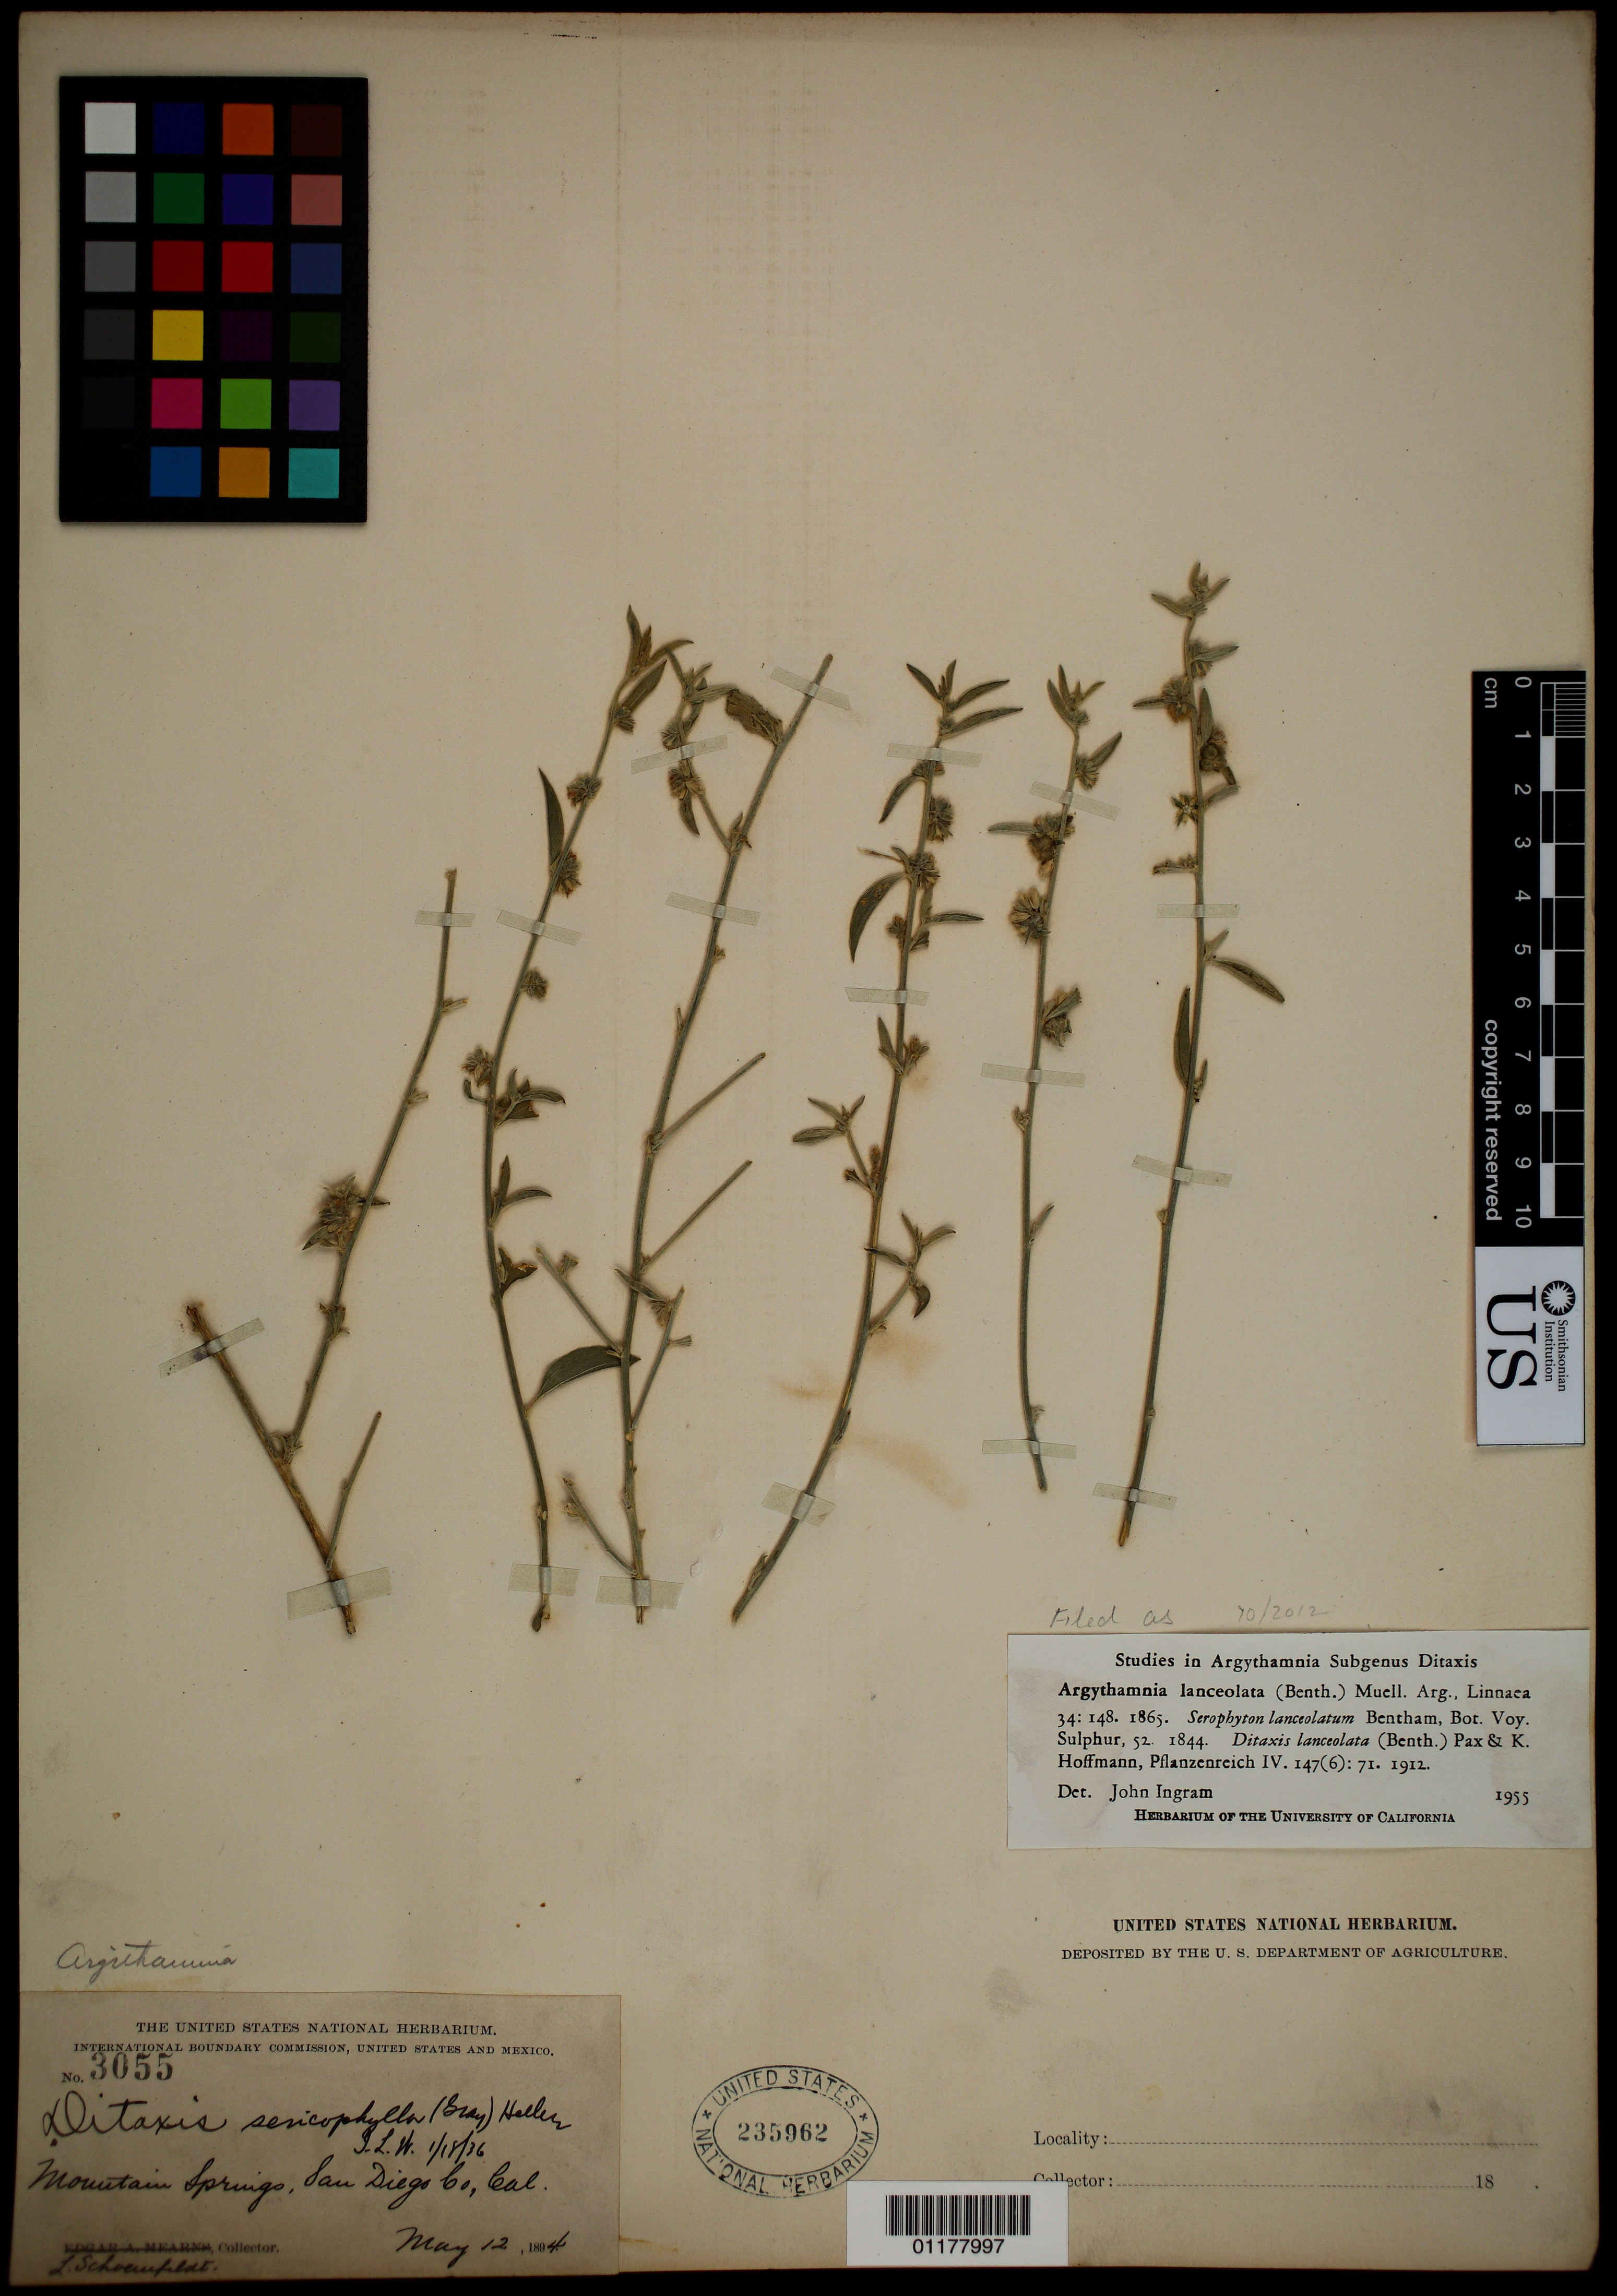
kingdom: Plantae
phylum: Tracheophyta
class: Magnoliopsida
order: Malpighiales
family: Euphorbiaceae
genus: Argythamnia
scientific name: Argythamnia lanceolata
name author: (Benth.) Müll. Arg.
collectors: L. Schoenfeldt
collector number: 3055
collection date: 1894-05-12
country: United States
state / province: California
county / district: San Diego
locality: Mountain spring.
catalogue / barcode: US 235962